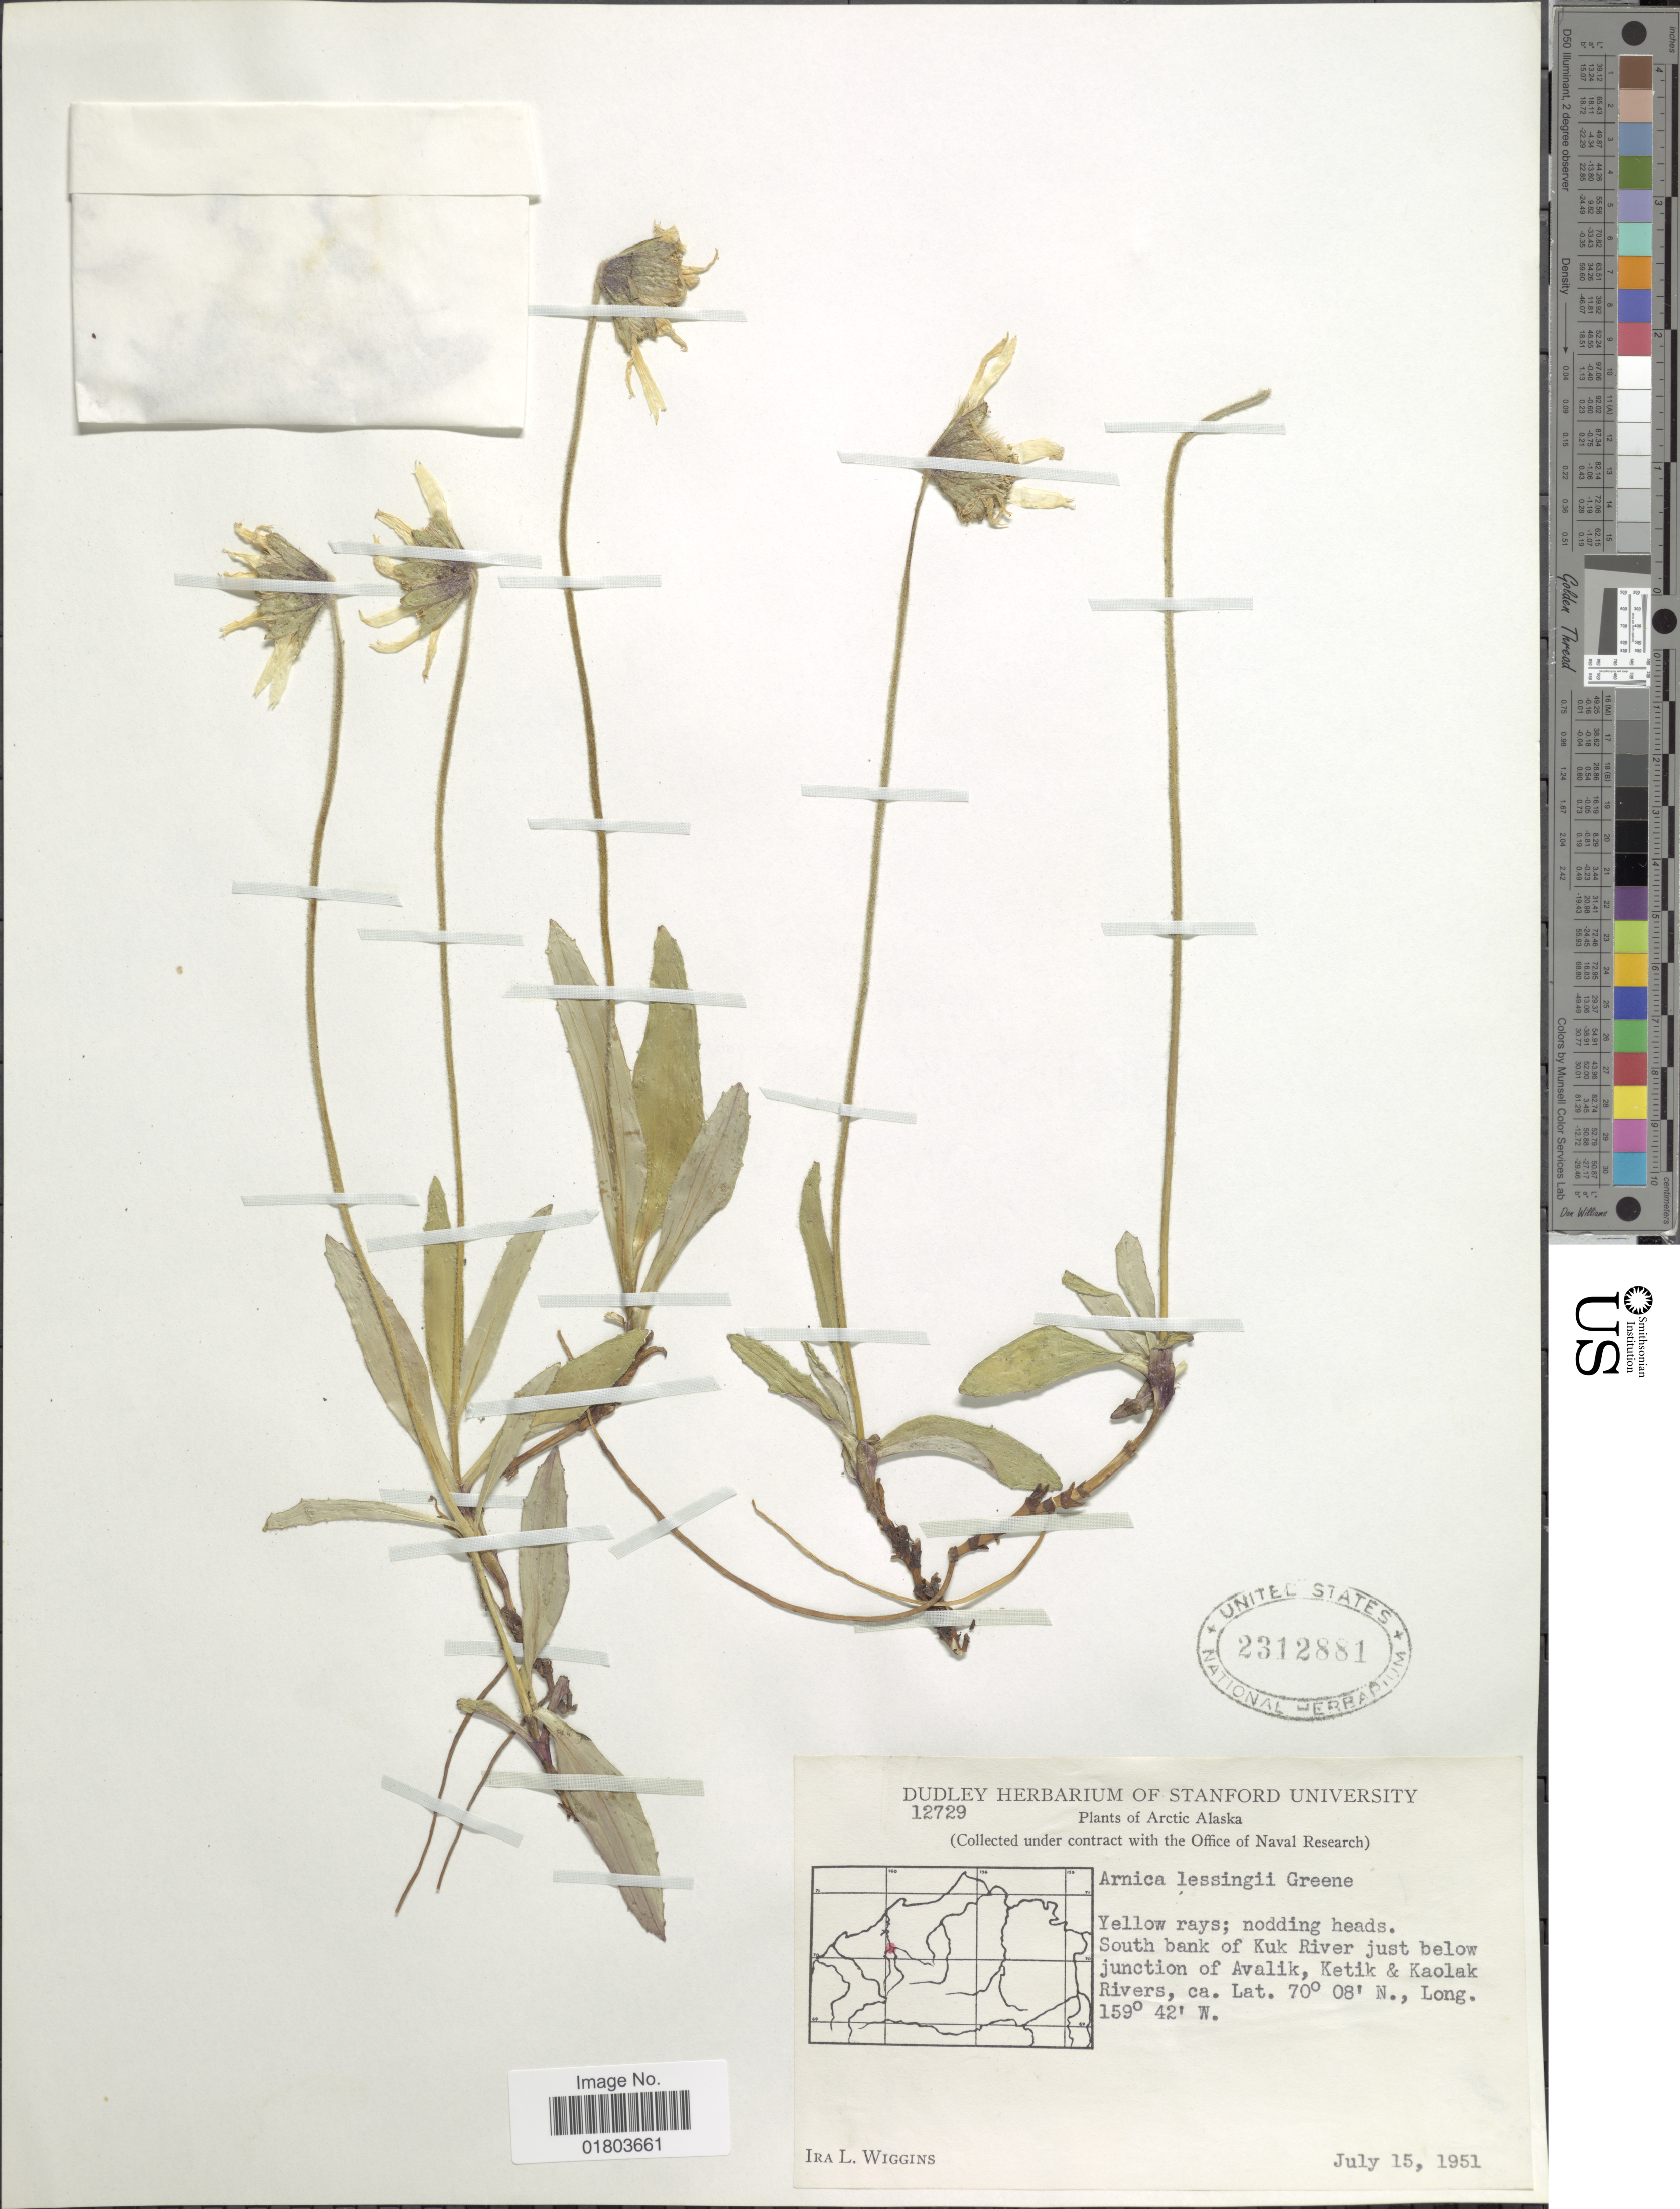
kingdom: Plantae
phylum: Tracheophyta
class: Magnoliopsida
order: Asterales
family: Asteraceae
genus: Arnica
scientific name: Arnica lessingii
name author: (Torr. & A. Gray) Greene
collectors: I. L. Wiggins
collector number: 12729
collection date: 1951-07-15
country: United States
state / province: Alaska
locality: Arctic Alaska, South bank of Kuk River just below junction of Avalik, ketik & Kaolak River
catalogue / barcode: US 2312881